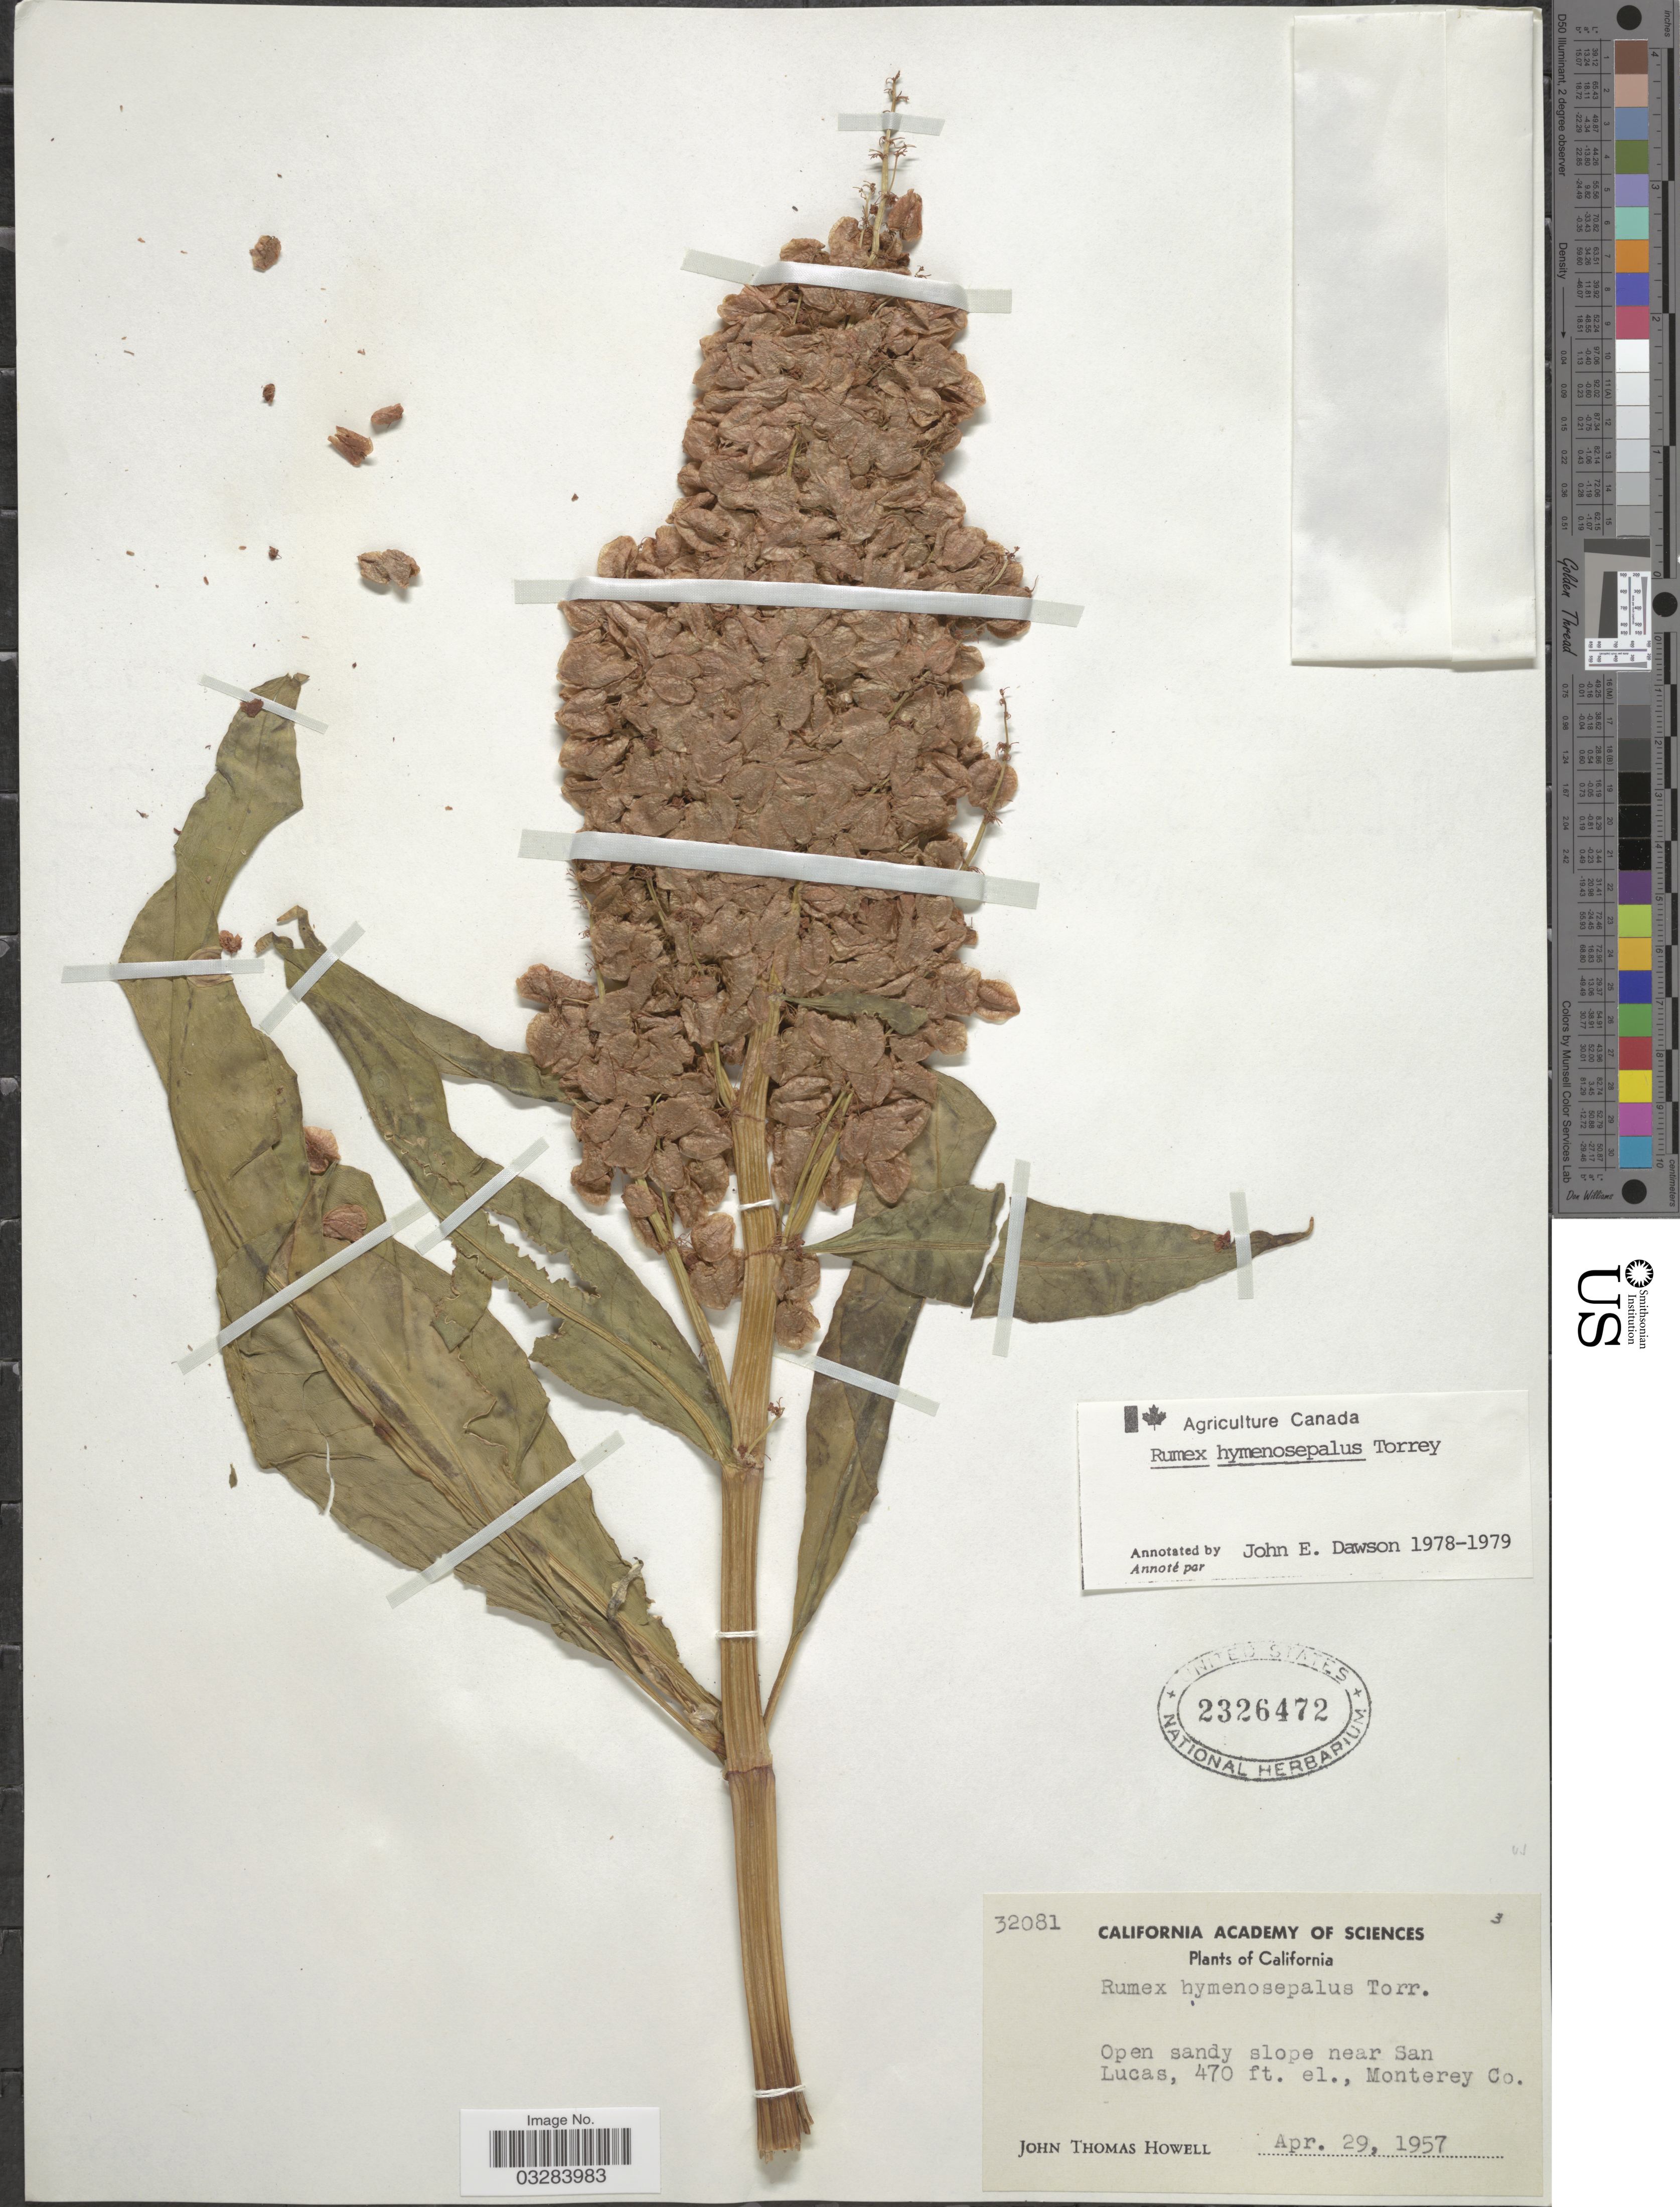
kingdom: Plantae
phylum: Tracheophyta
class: Magnoliopsida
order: Caryophyllales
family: Polygonaceae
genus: Rumex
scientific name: Rumex hymenosepalus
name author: Torr.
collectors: J. T. Howell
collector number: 32081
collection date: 1957-04-29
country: United States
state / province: California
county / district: Monterey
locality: Near San Lucas, Monterey Co.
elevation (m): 143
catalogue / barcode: US 2326472